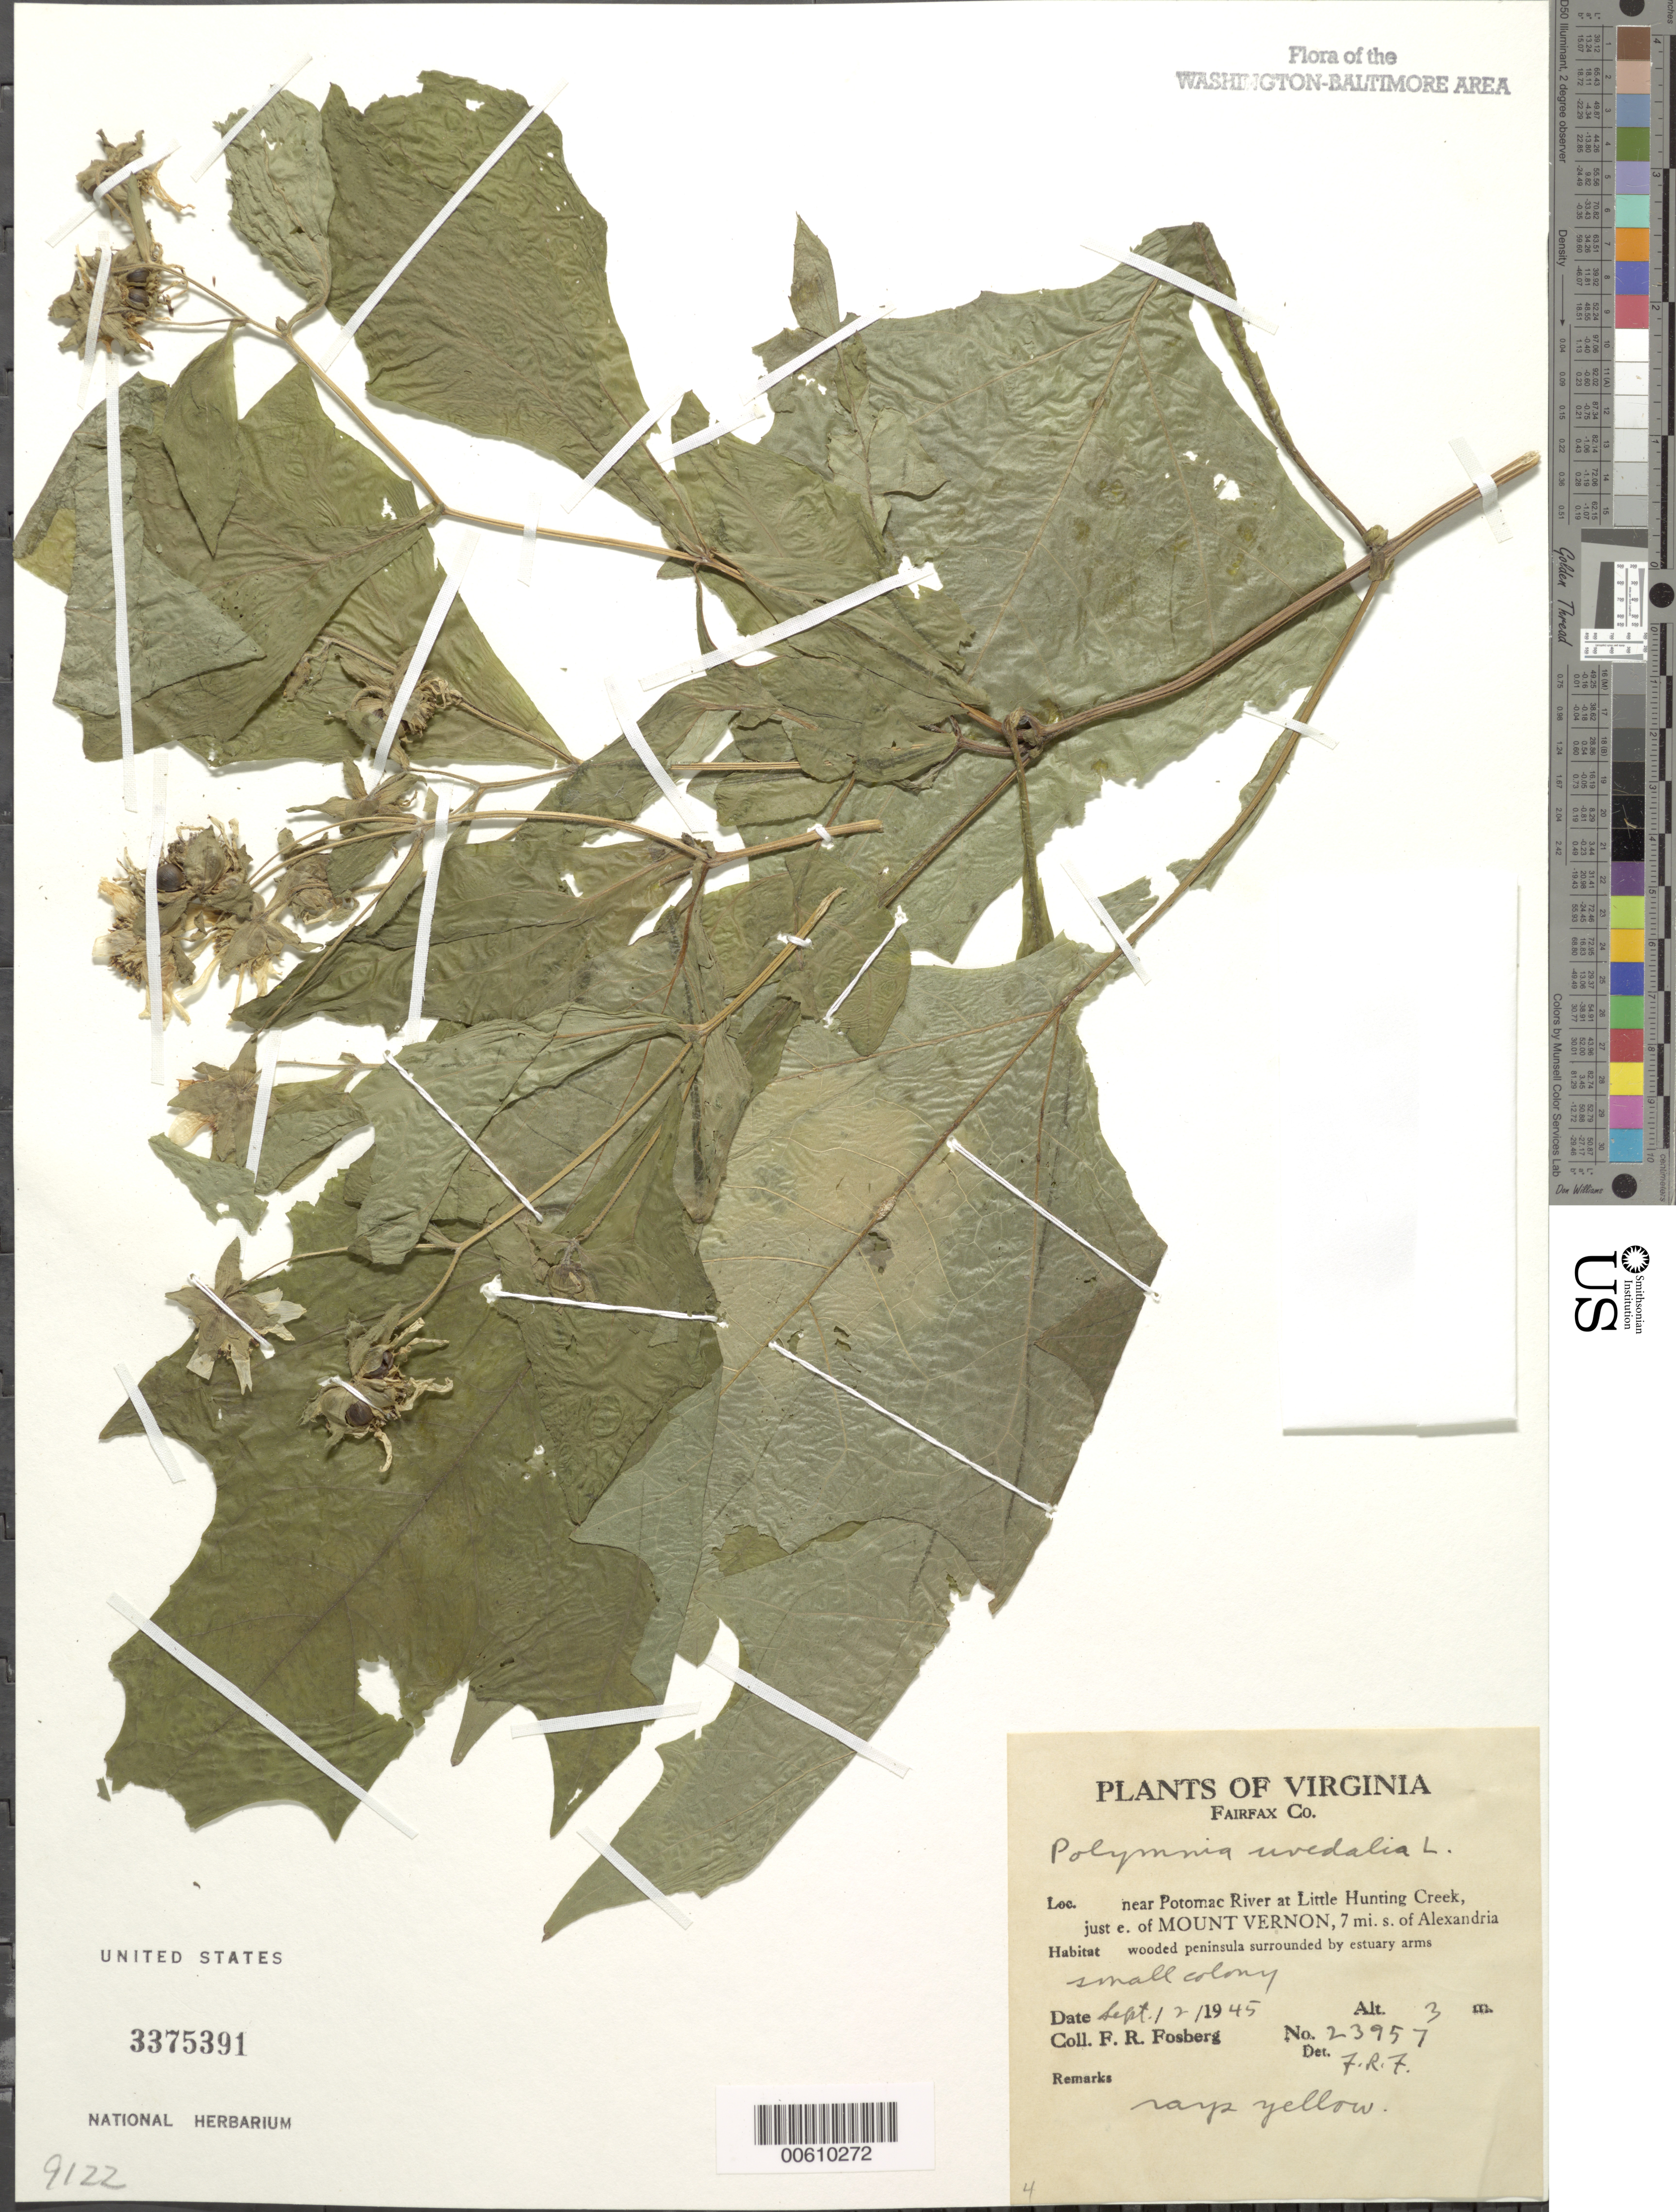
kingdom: Plantae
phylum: Tracheophyta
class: Magnoliopsida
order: Asterales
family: Asteraceae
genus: Smallanthus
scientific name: Smallanthus uvedalia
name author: (L.) Mack. ex Mack.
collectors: F. Fosburg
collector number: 23957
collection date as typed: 02 Sep 1945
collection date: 1945-09-02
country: United States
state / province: Virginia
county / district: Fairfax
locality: Near Potomac River at Little Hunting Creek, E of Mount Vernon, S of Alexandria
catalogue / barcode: US 3375391